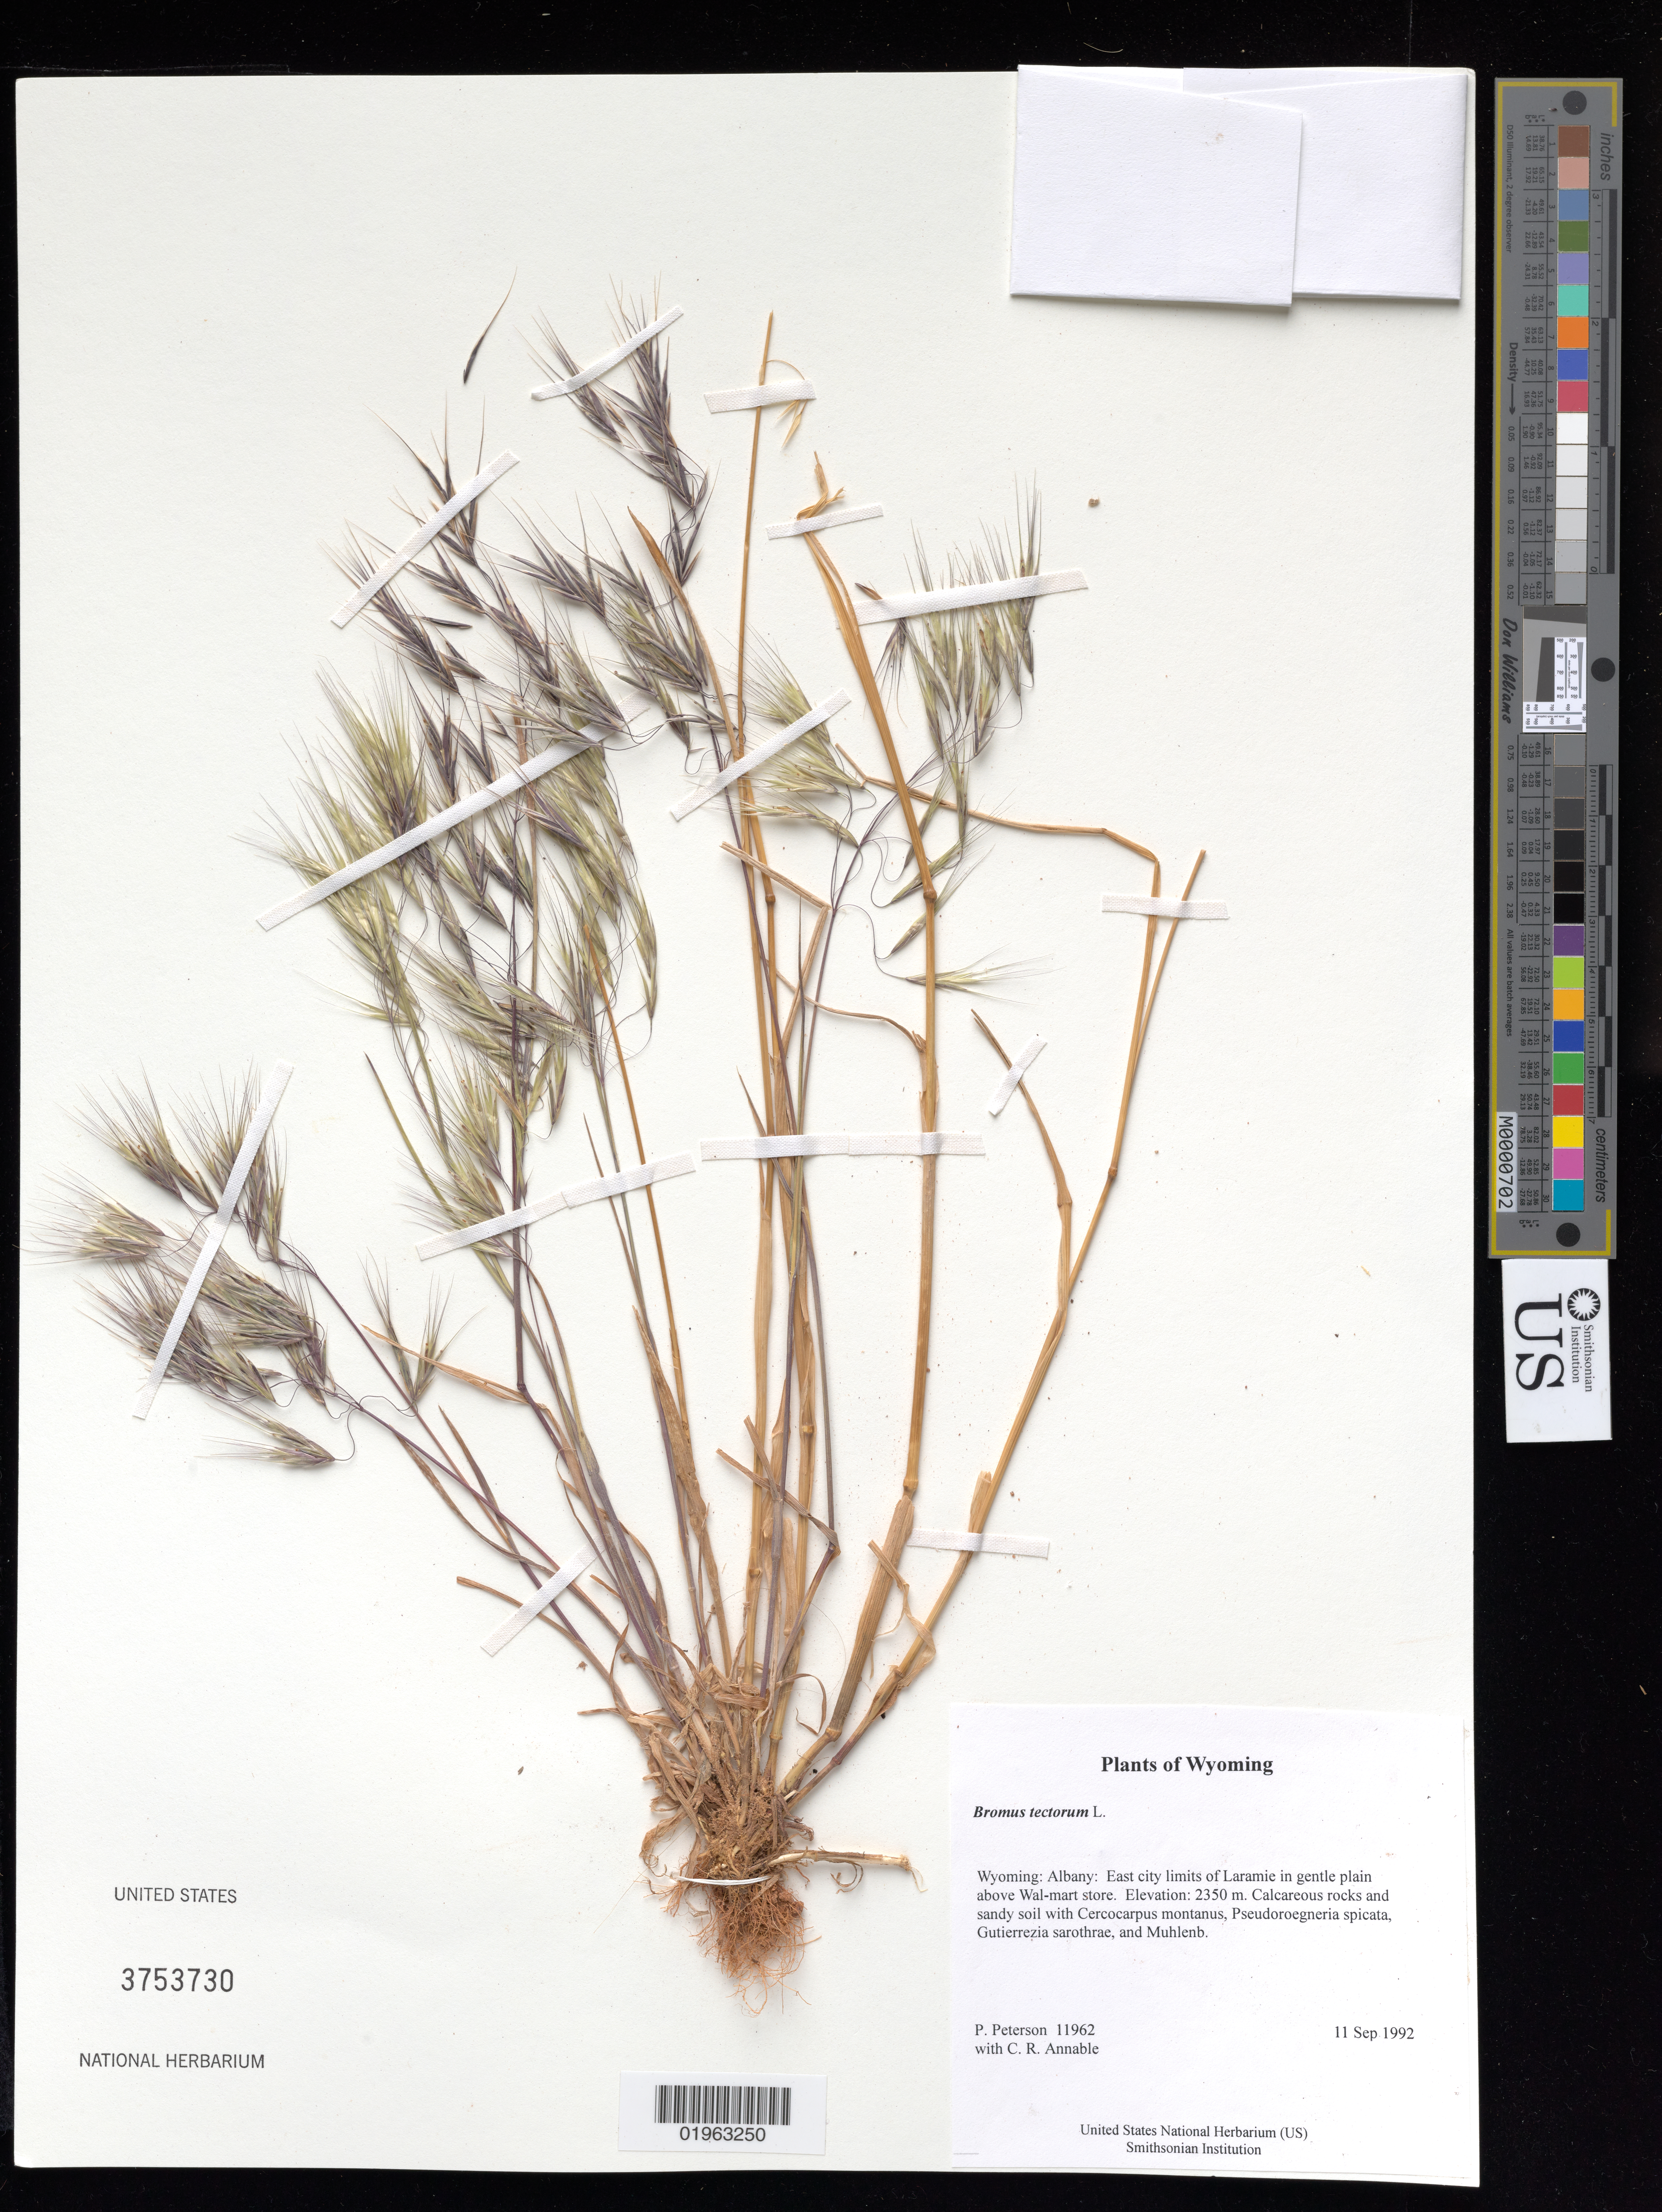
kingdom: Plantae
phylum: Tracheophyta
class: Liliopsida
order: Poales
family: Poaceae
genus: Bromus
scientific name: Bromus tectorum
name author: L.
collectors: P. M. Peterson & C. R. Annable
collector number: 11962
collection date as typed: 11 Sep 1992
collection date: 1992-09-11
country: United States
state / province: Wyoming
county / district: Albany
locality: East city limits of Laramie in gentle plain above Wal-mart store.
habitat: Calcareous rocks and sandy soil with Cercocarpus montanus, Pseudoroegneria spicata, Gutierrezia sarothrae, and Muhlenb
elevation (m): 2350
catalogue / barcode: US 3753730